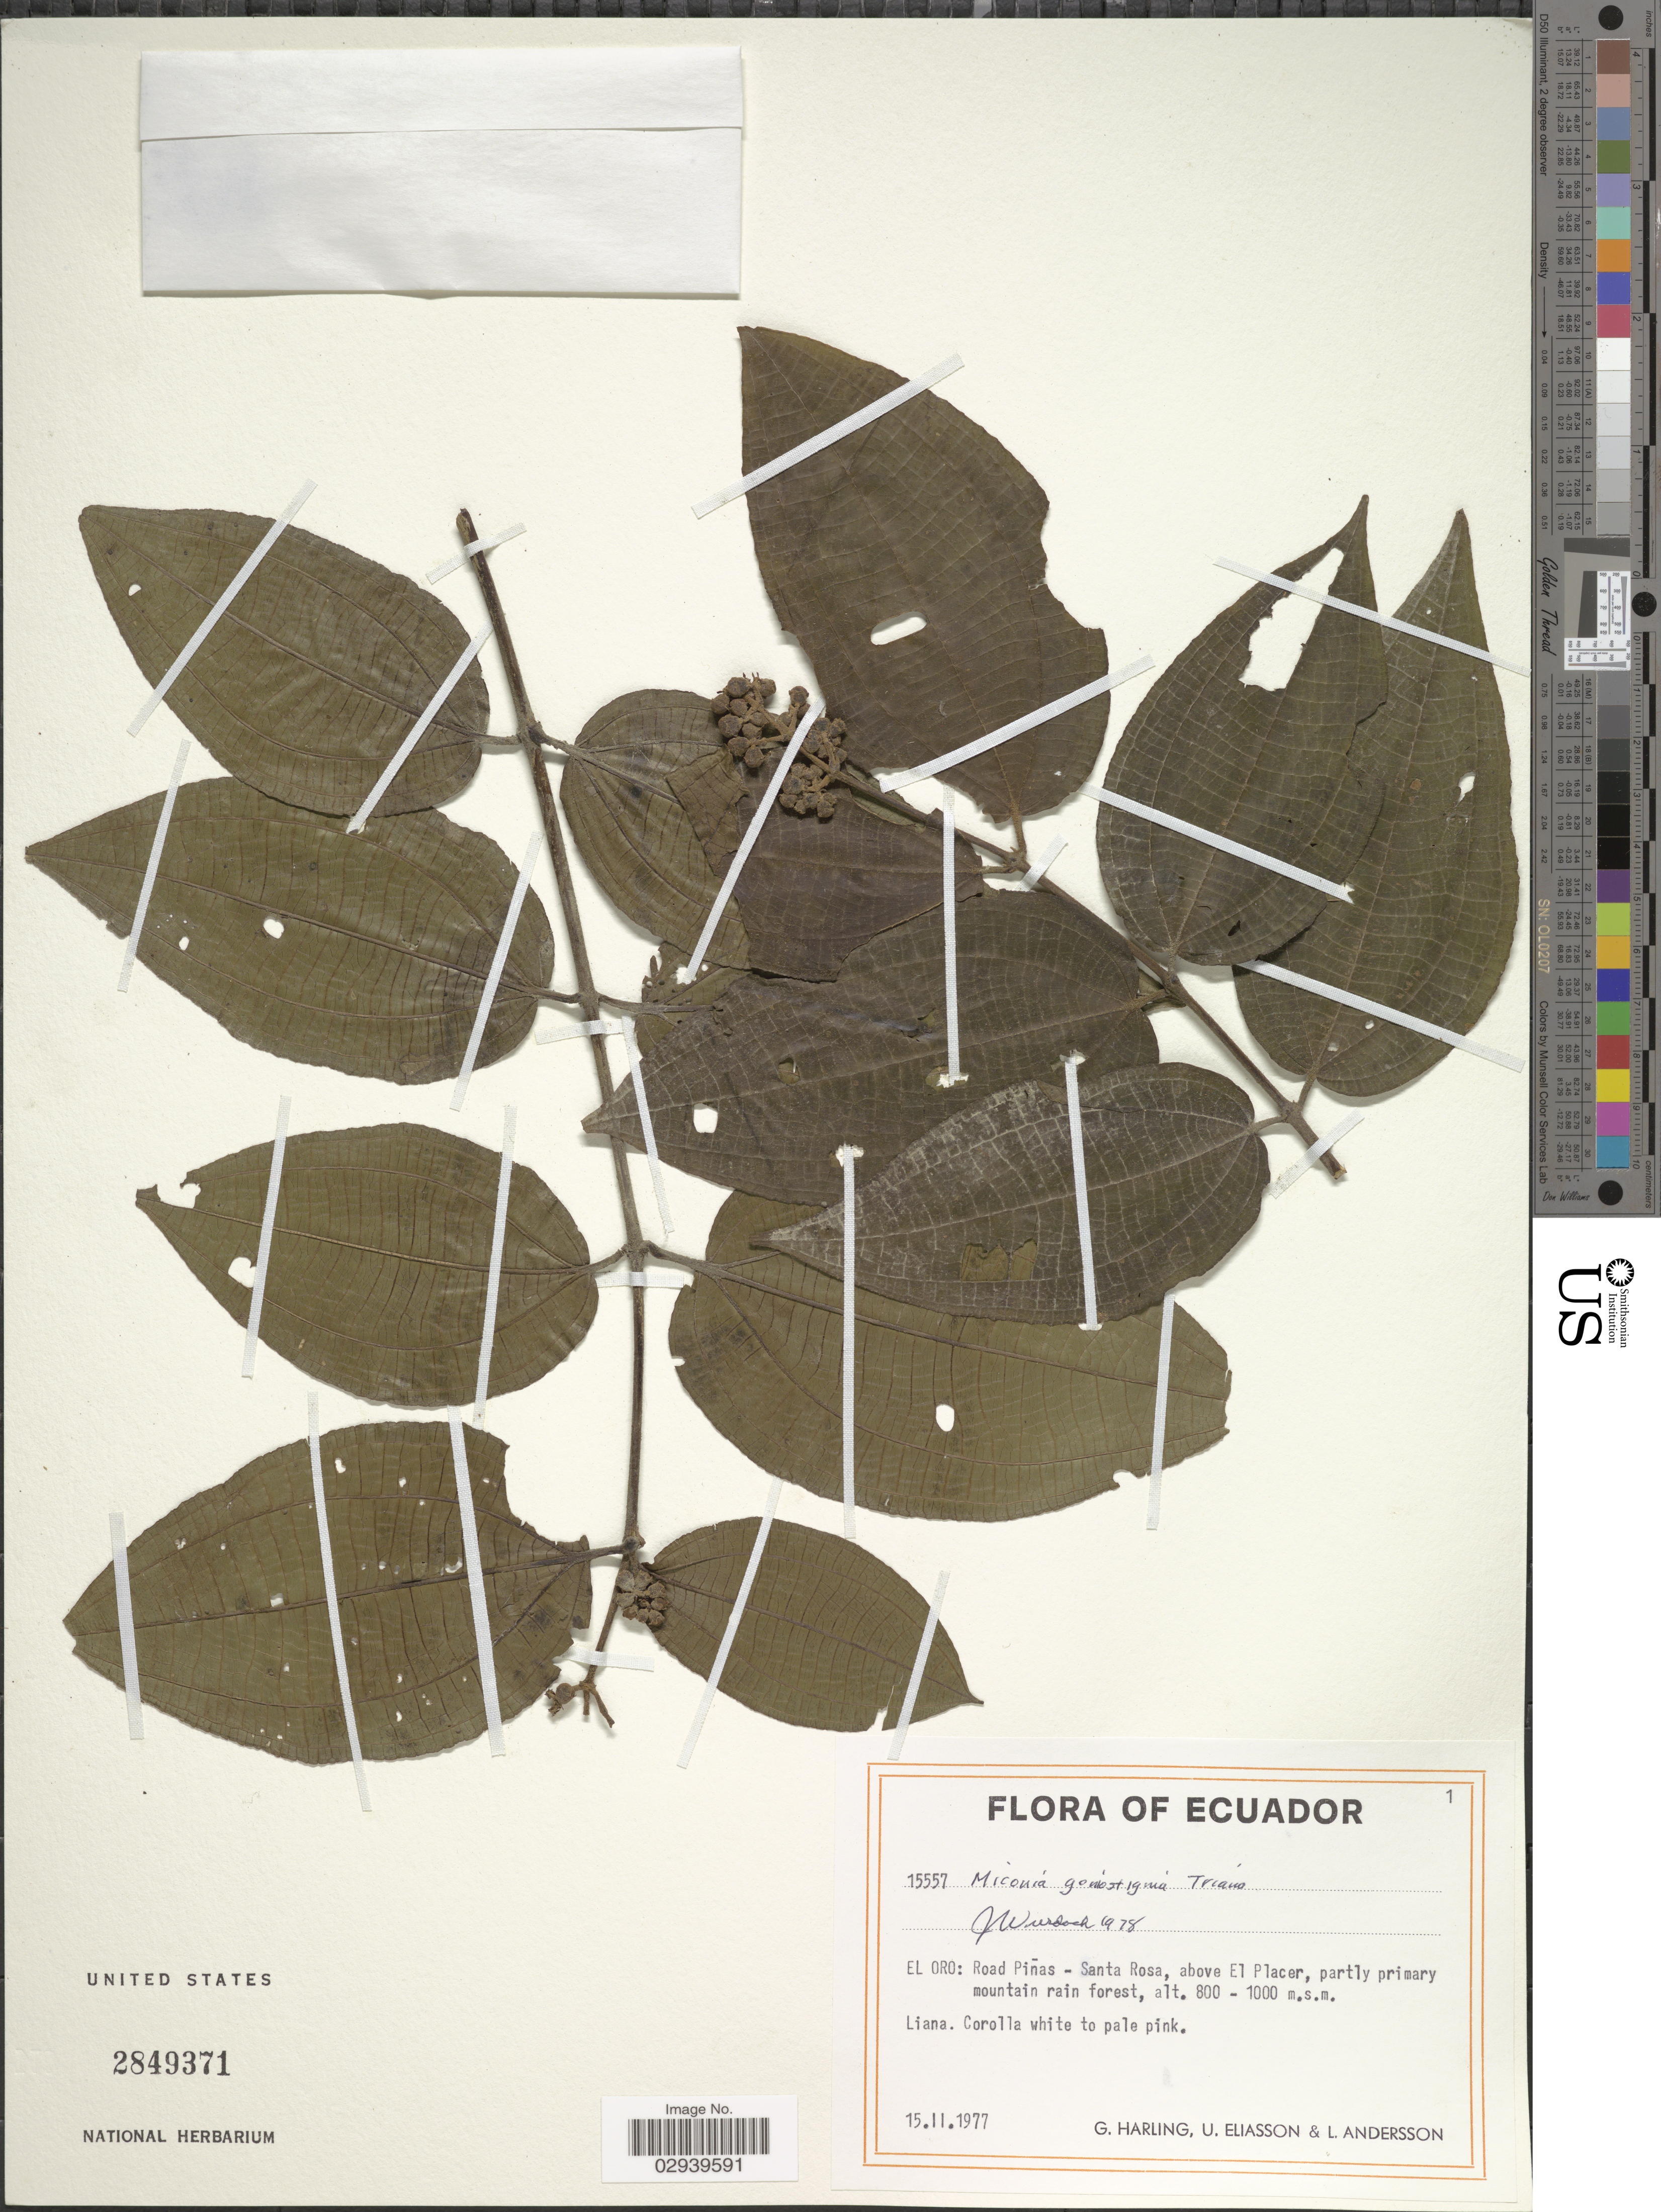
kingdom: Plantae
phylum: Tracheophyta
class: Magnoliopsida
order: Myrtales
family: Melastomataceae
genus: Miconia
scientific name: Miconia goniostigma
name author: Triana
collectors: G. Harling, U. Eliasson & L. Andersson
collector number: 15557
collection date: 1977-02-15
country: Ecuador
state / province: El Oro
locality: Road Piñas - Santa Rosa, above El Placer.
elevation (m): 800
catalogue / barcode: US 2849371